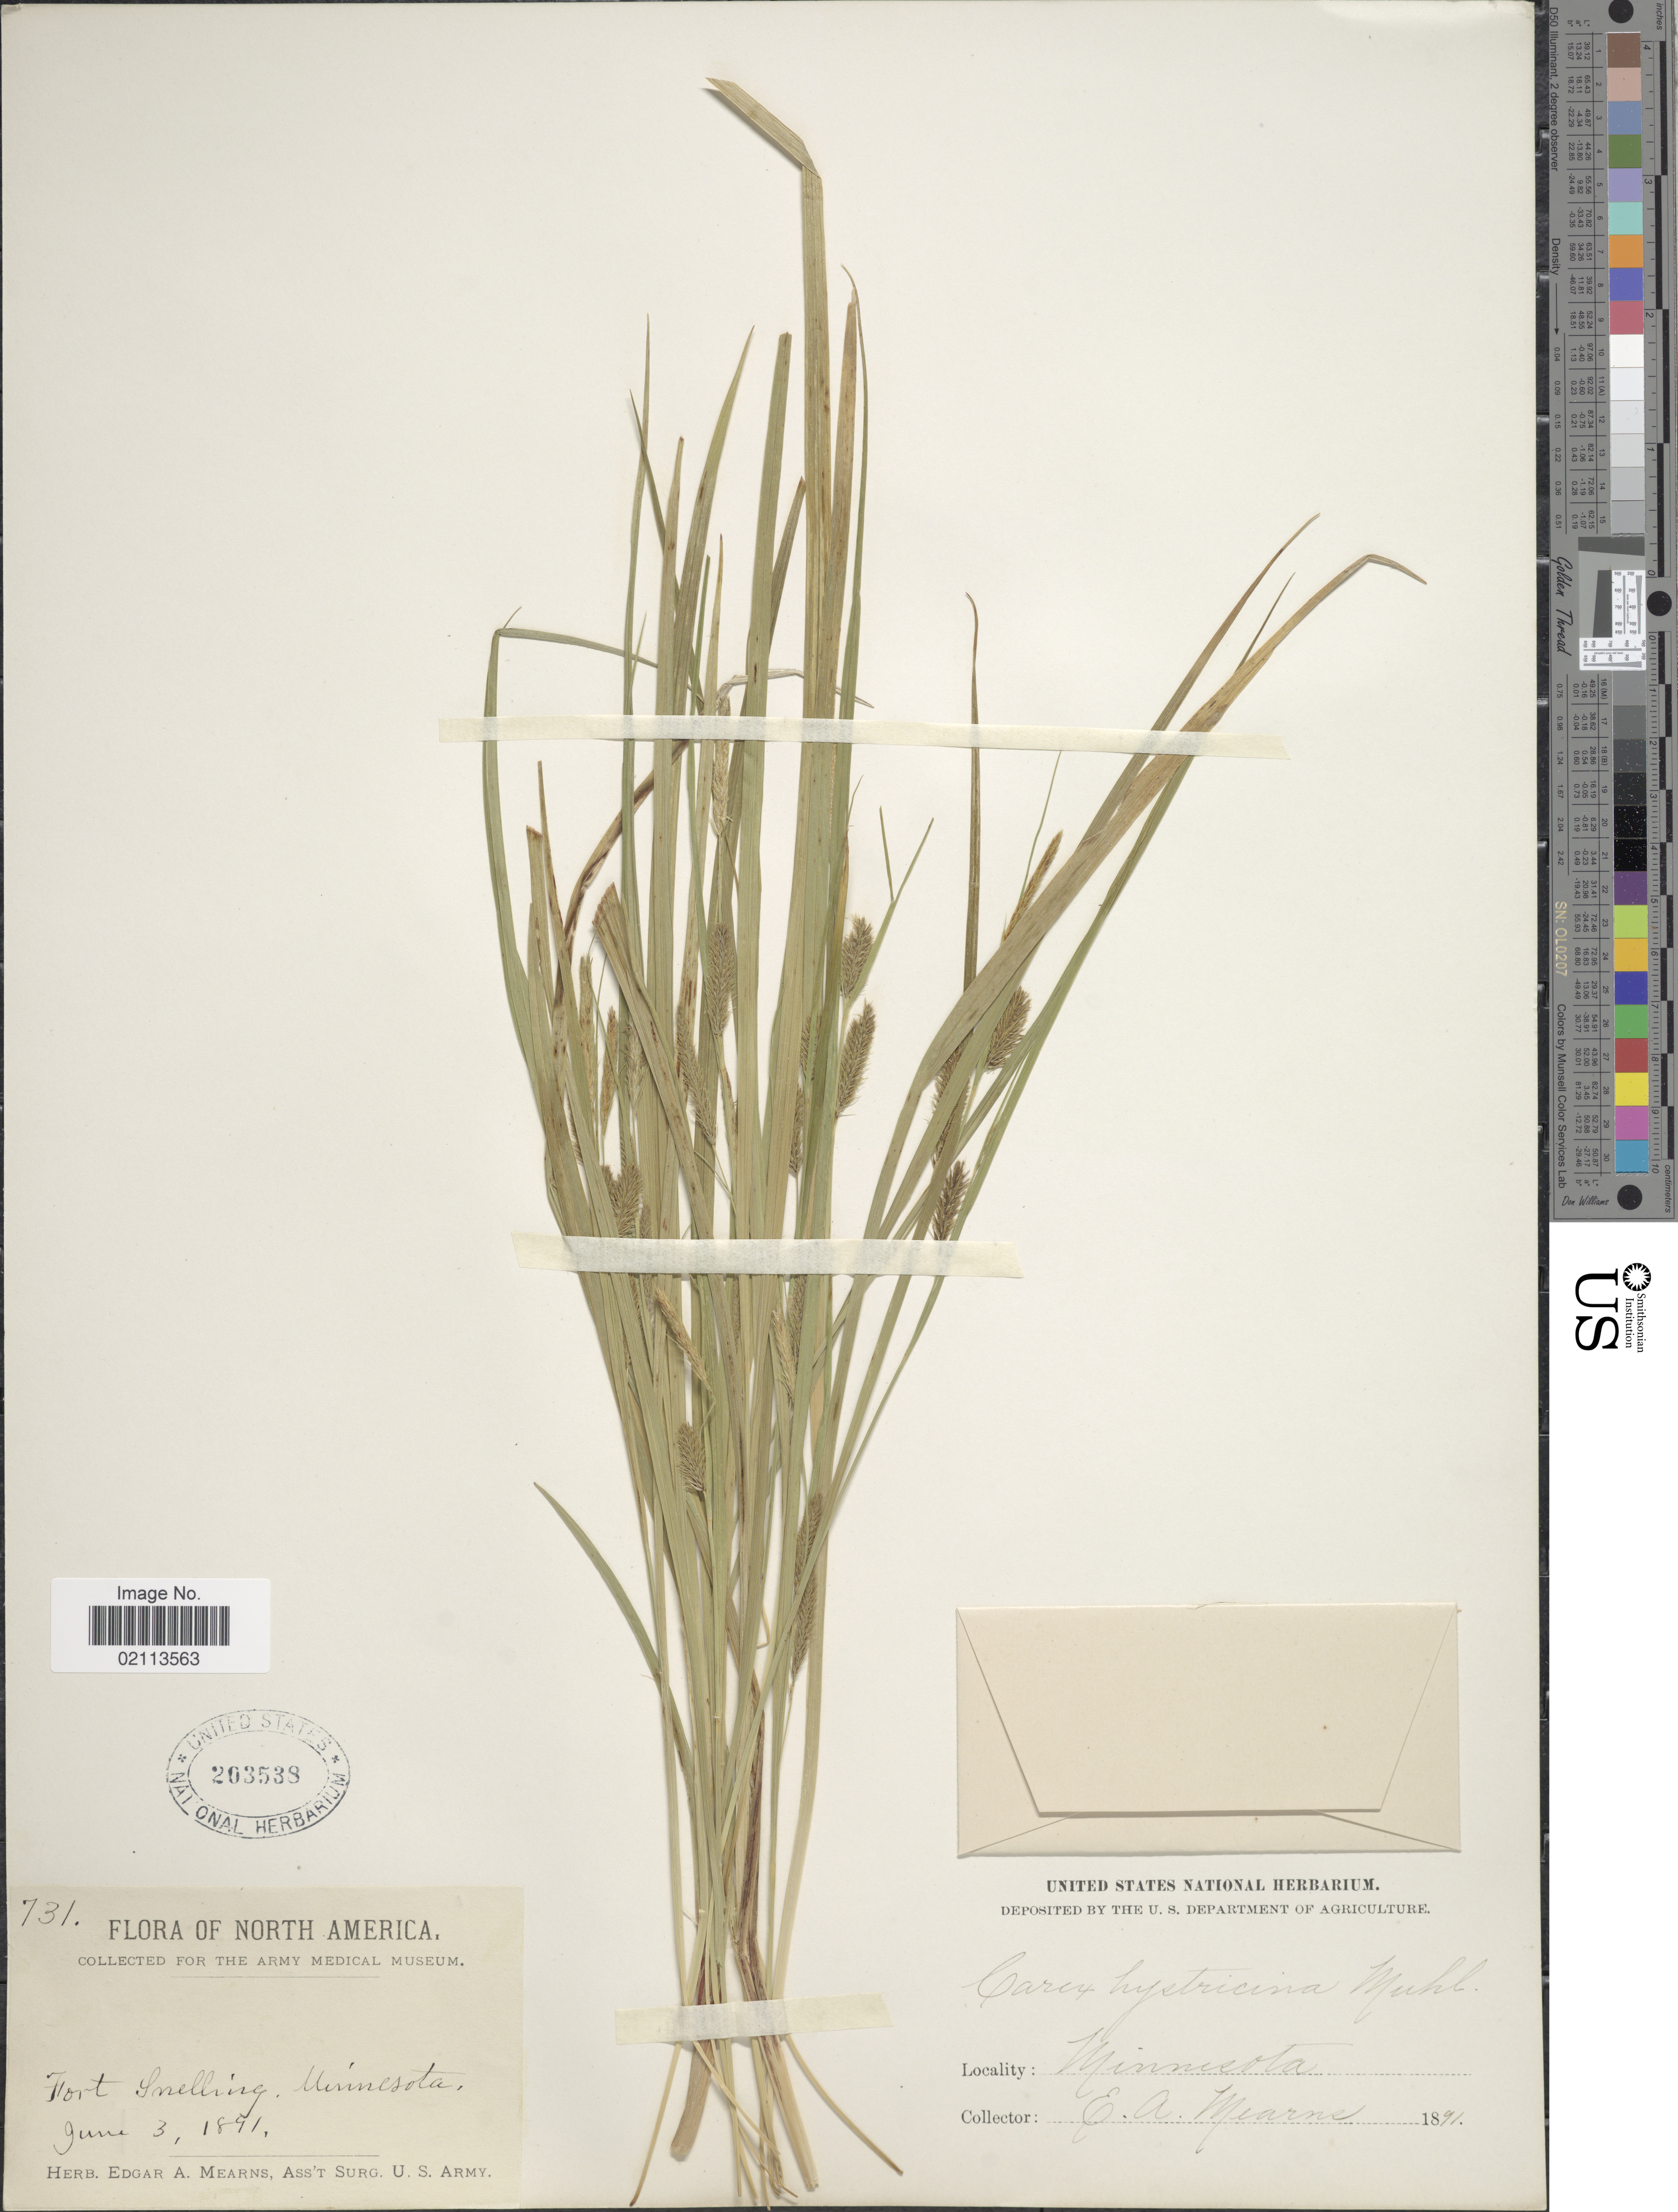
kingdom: Plantae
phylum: Tracheophyta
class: Liliopsida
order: Poales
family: Cyperaceae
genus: Carex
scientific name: Carex hystericina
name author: Muhl. ex Willd.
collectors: E. A. Mearns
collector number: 731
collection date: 1891-06-03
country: United States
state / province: Minnesota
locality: Fort Snelling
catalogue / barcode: US 203538